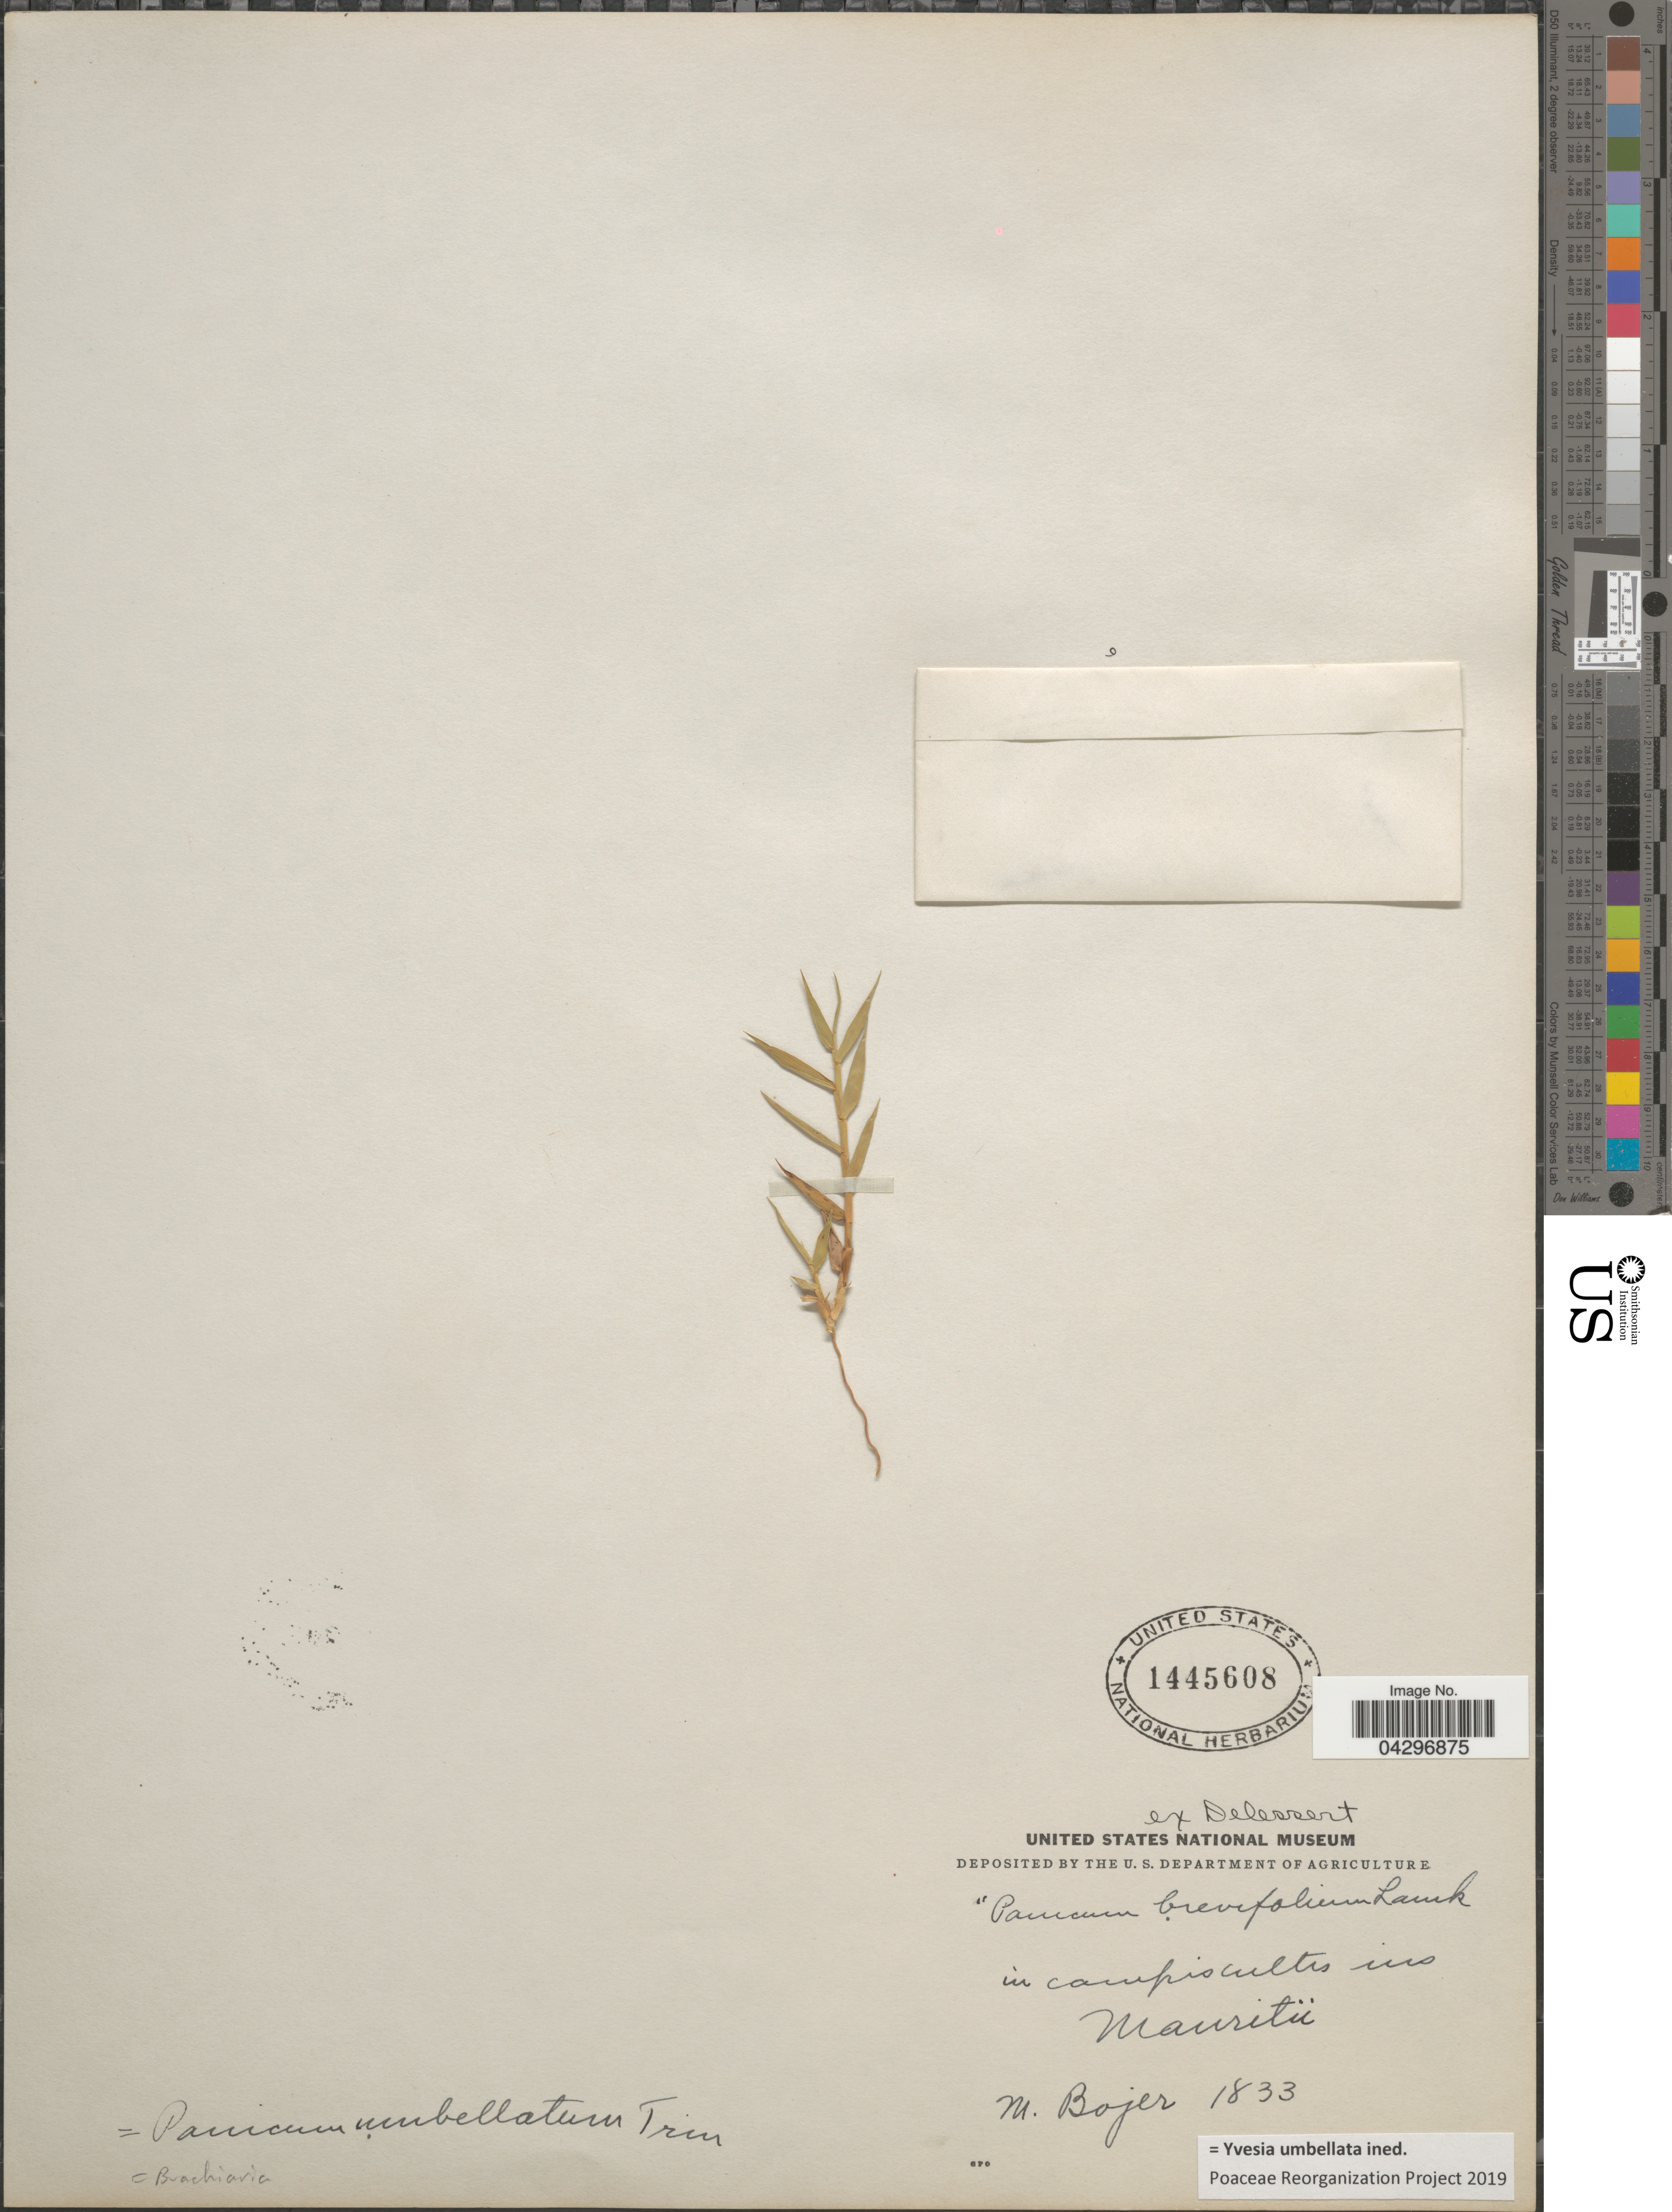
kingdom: Plantae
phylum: Tracheophyta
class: Liliopsida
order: Poales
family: Poaceae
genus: Yvesia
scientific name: Yvesia umbellata ined.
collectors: M. Bojer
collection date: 1833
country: Mauritius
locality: In campis cultis ins Mauritii.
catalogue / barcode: US 1445608